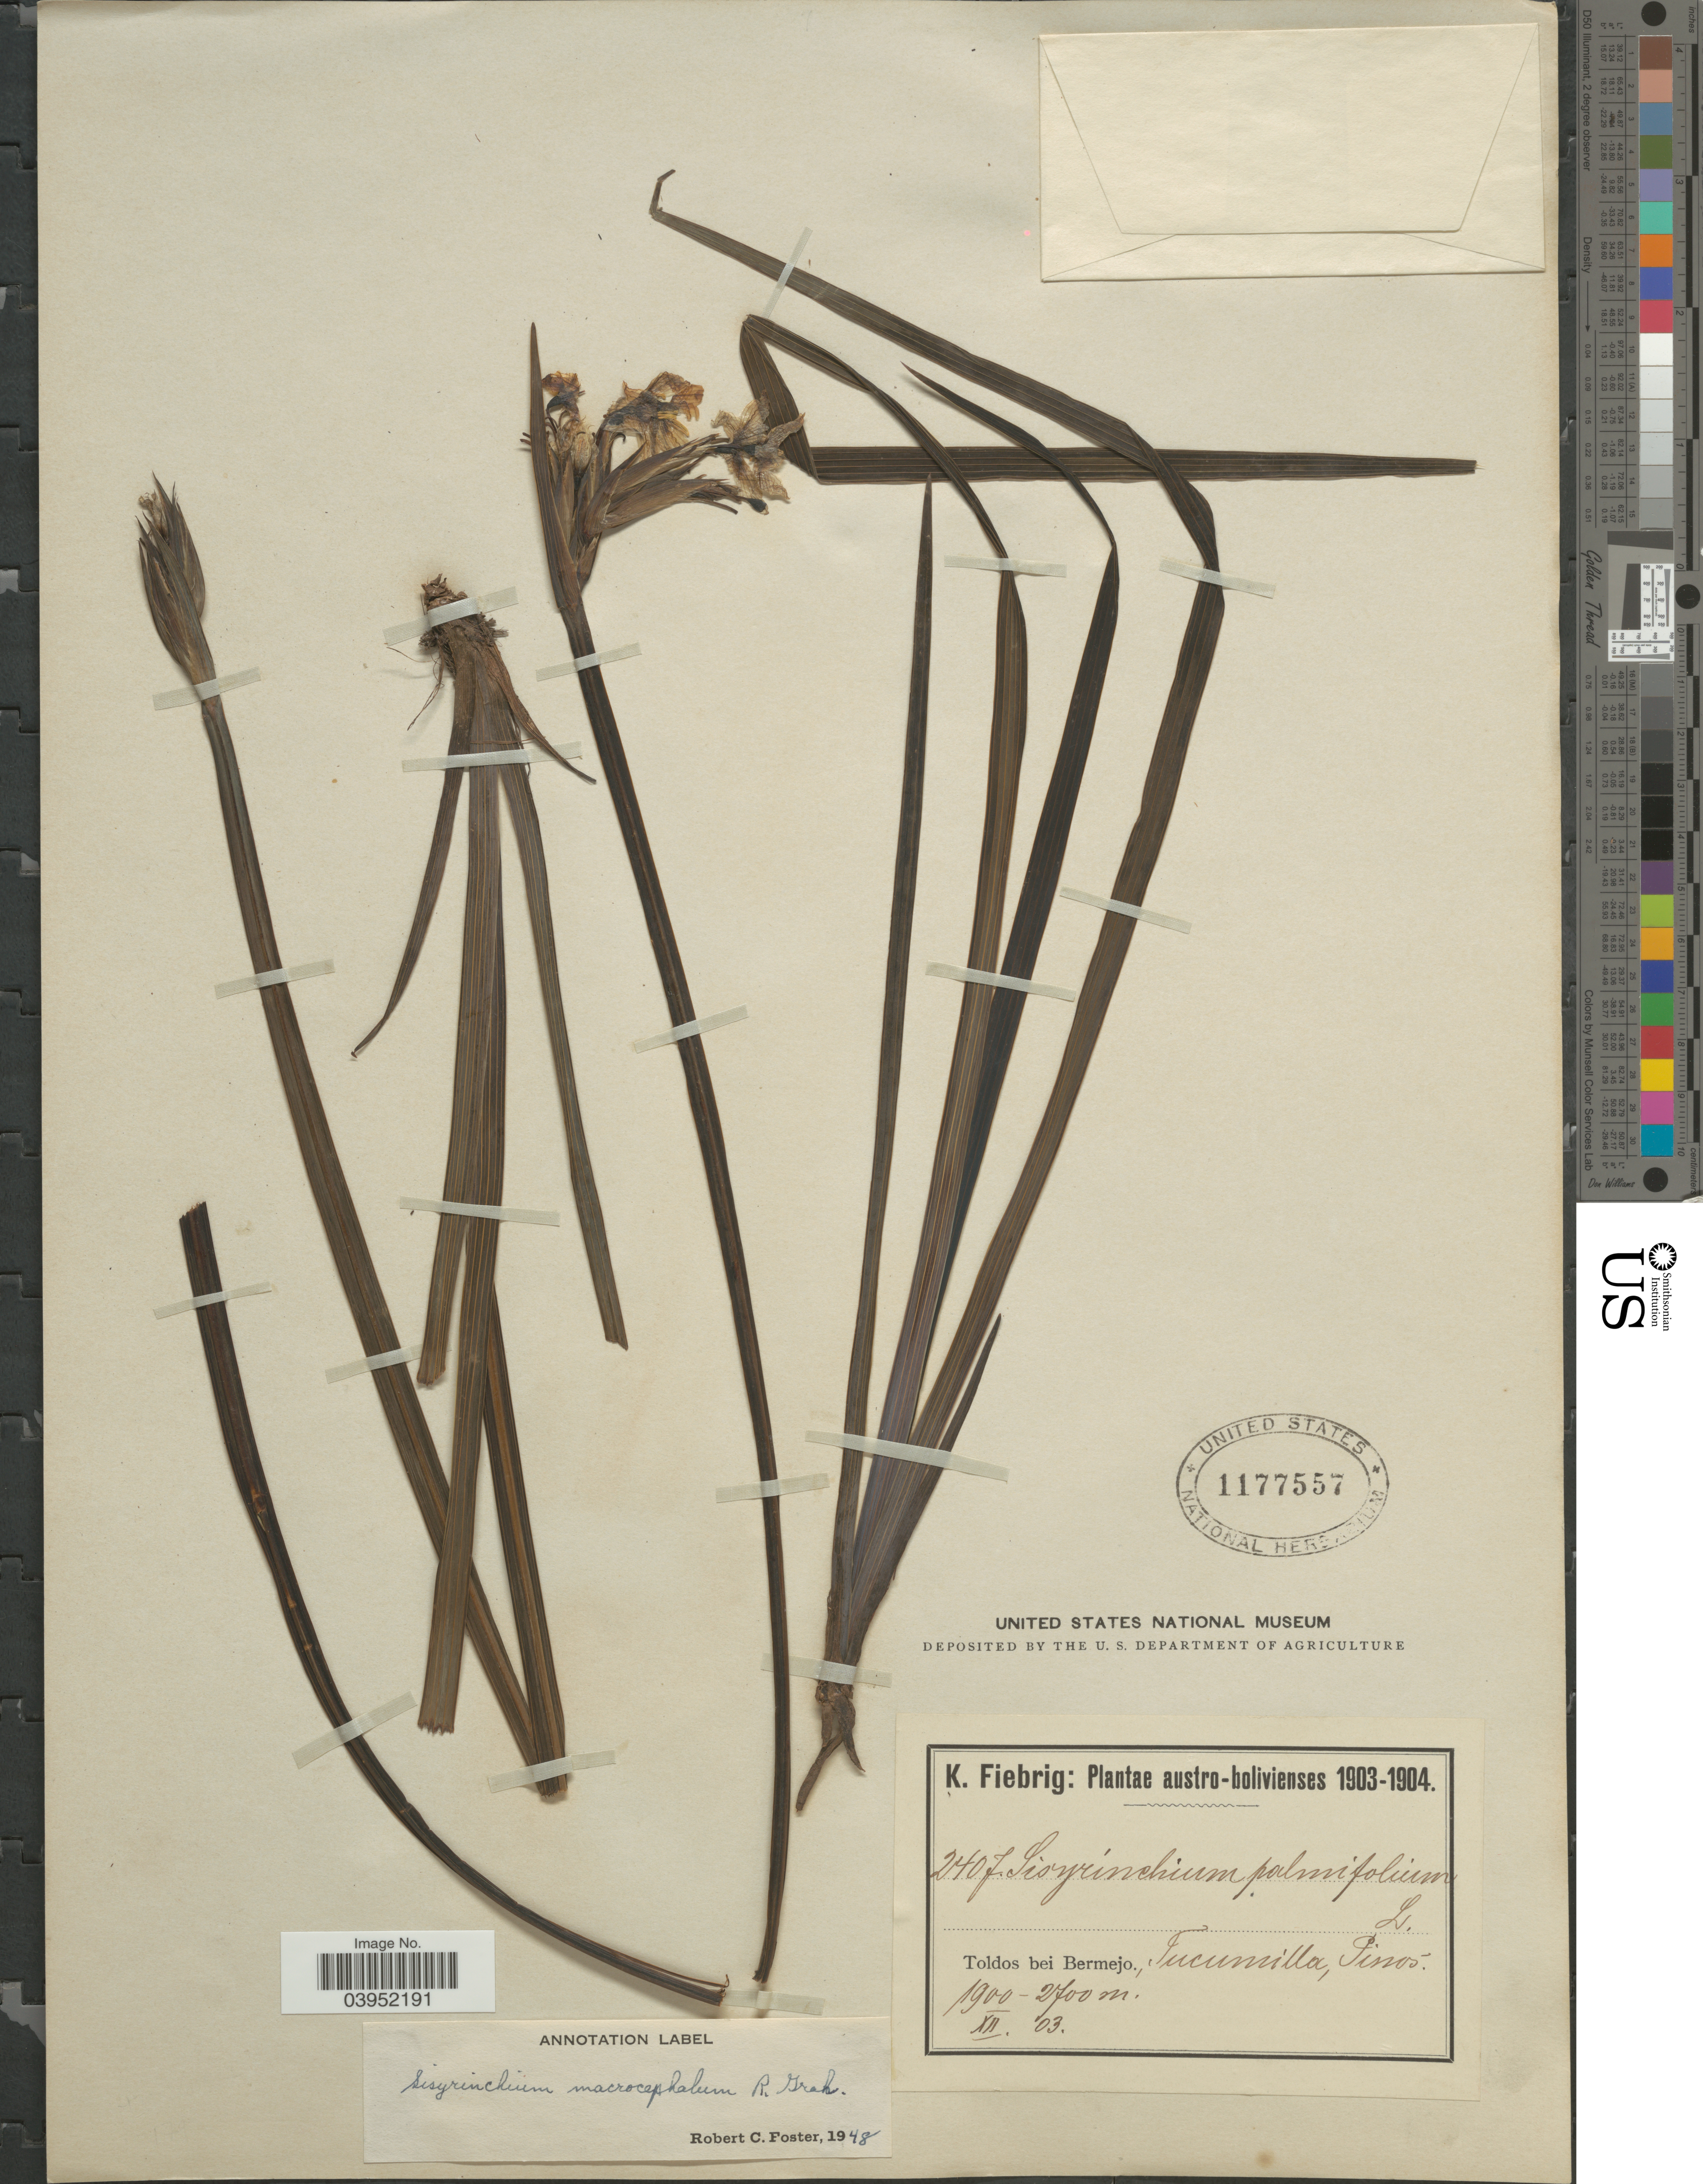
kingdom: Plantae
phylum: Tracheophyta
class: Liliopsida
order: Asparagales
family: Iridaceae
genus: Sisyrinchium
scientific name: Sisyrinchium macrocephalum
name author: Graham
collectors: K. Fiebrig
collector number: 2407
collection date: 1903-12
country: Bolivia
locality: Austro-bolivienses. Toldos bei Bermejo., Tucumilla, Pinos.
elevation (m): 1900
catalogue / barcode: US 1177557